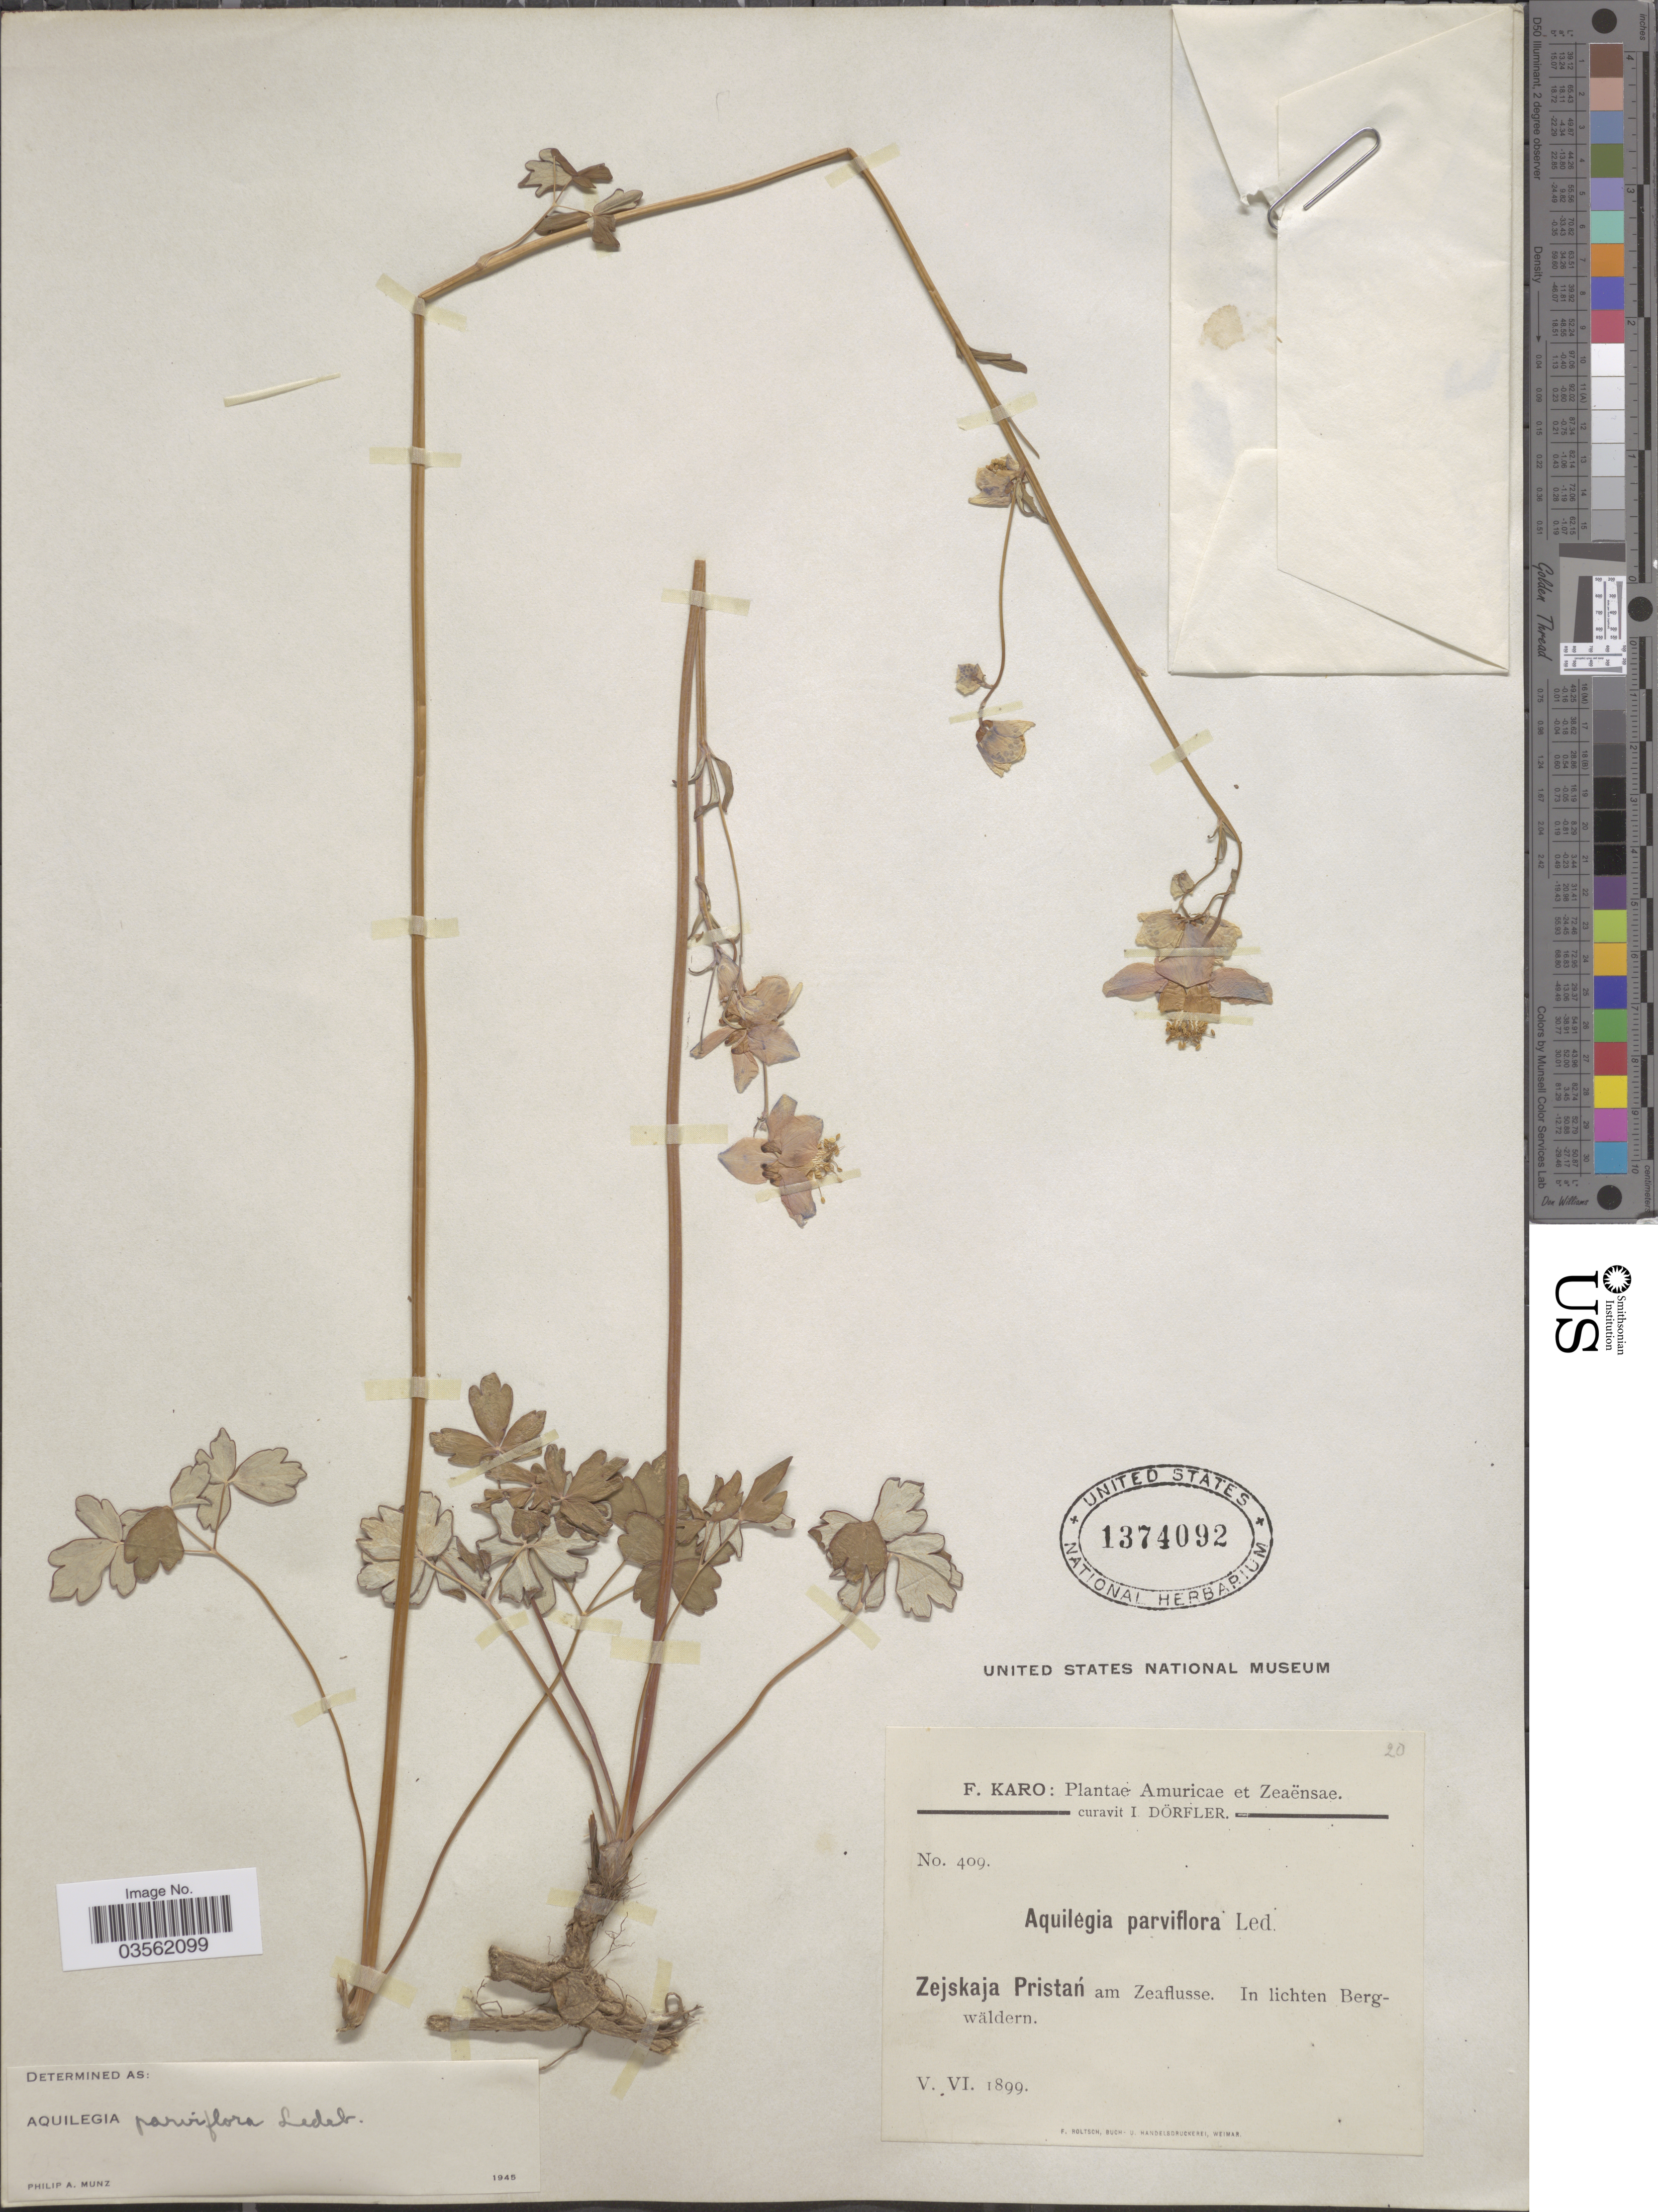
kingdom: Plantae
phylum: Tracheophyta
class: Magnoliopsida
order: Ranunculales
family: Ranunculaceae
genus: Aquilegia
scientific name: Aquilegia parviflora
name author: Ledeb.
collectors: F. Karo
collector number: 409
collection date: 1899-05/1899-06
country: Russian Federation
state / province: Amur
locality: Amuricae et Zeaënsae. Zejskaja Pristań am Zeaflusse, In lichten Bergwäldern.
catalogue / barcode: US 1374092